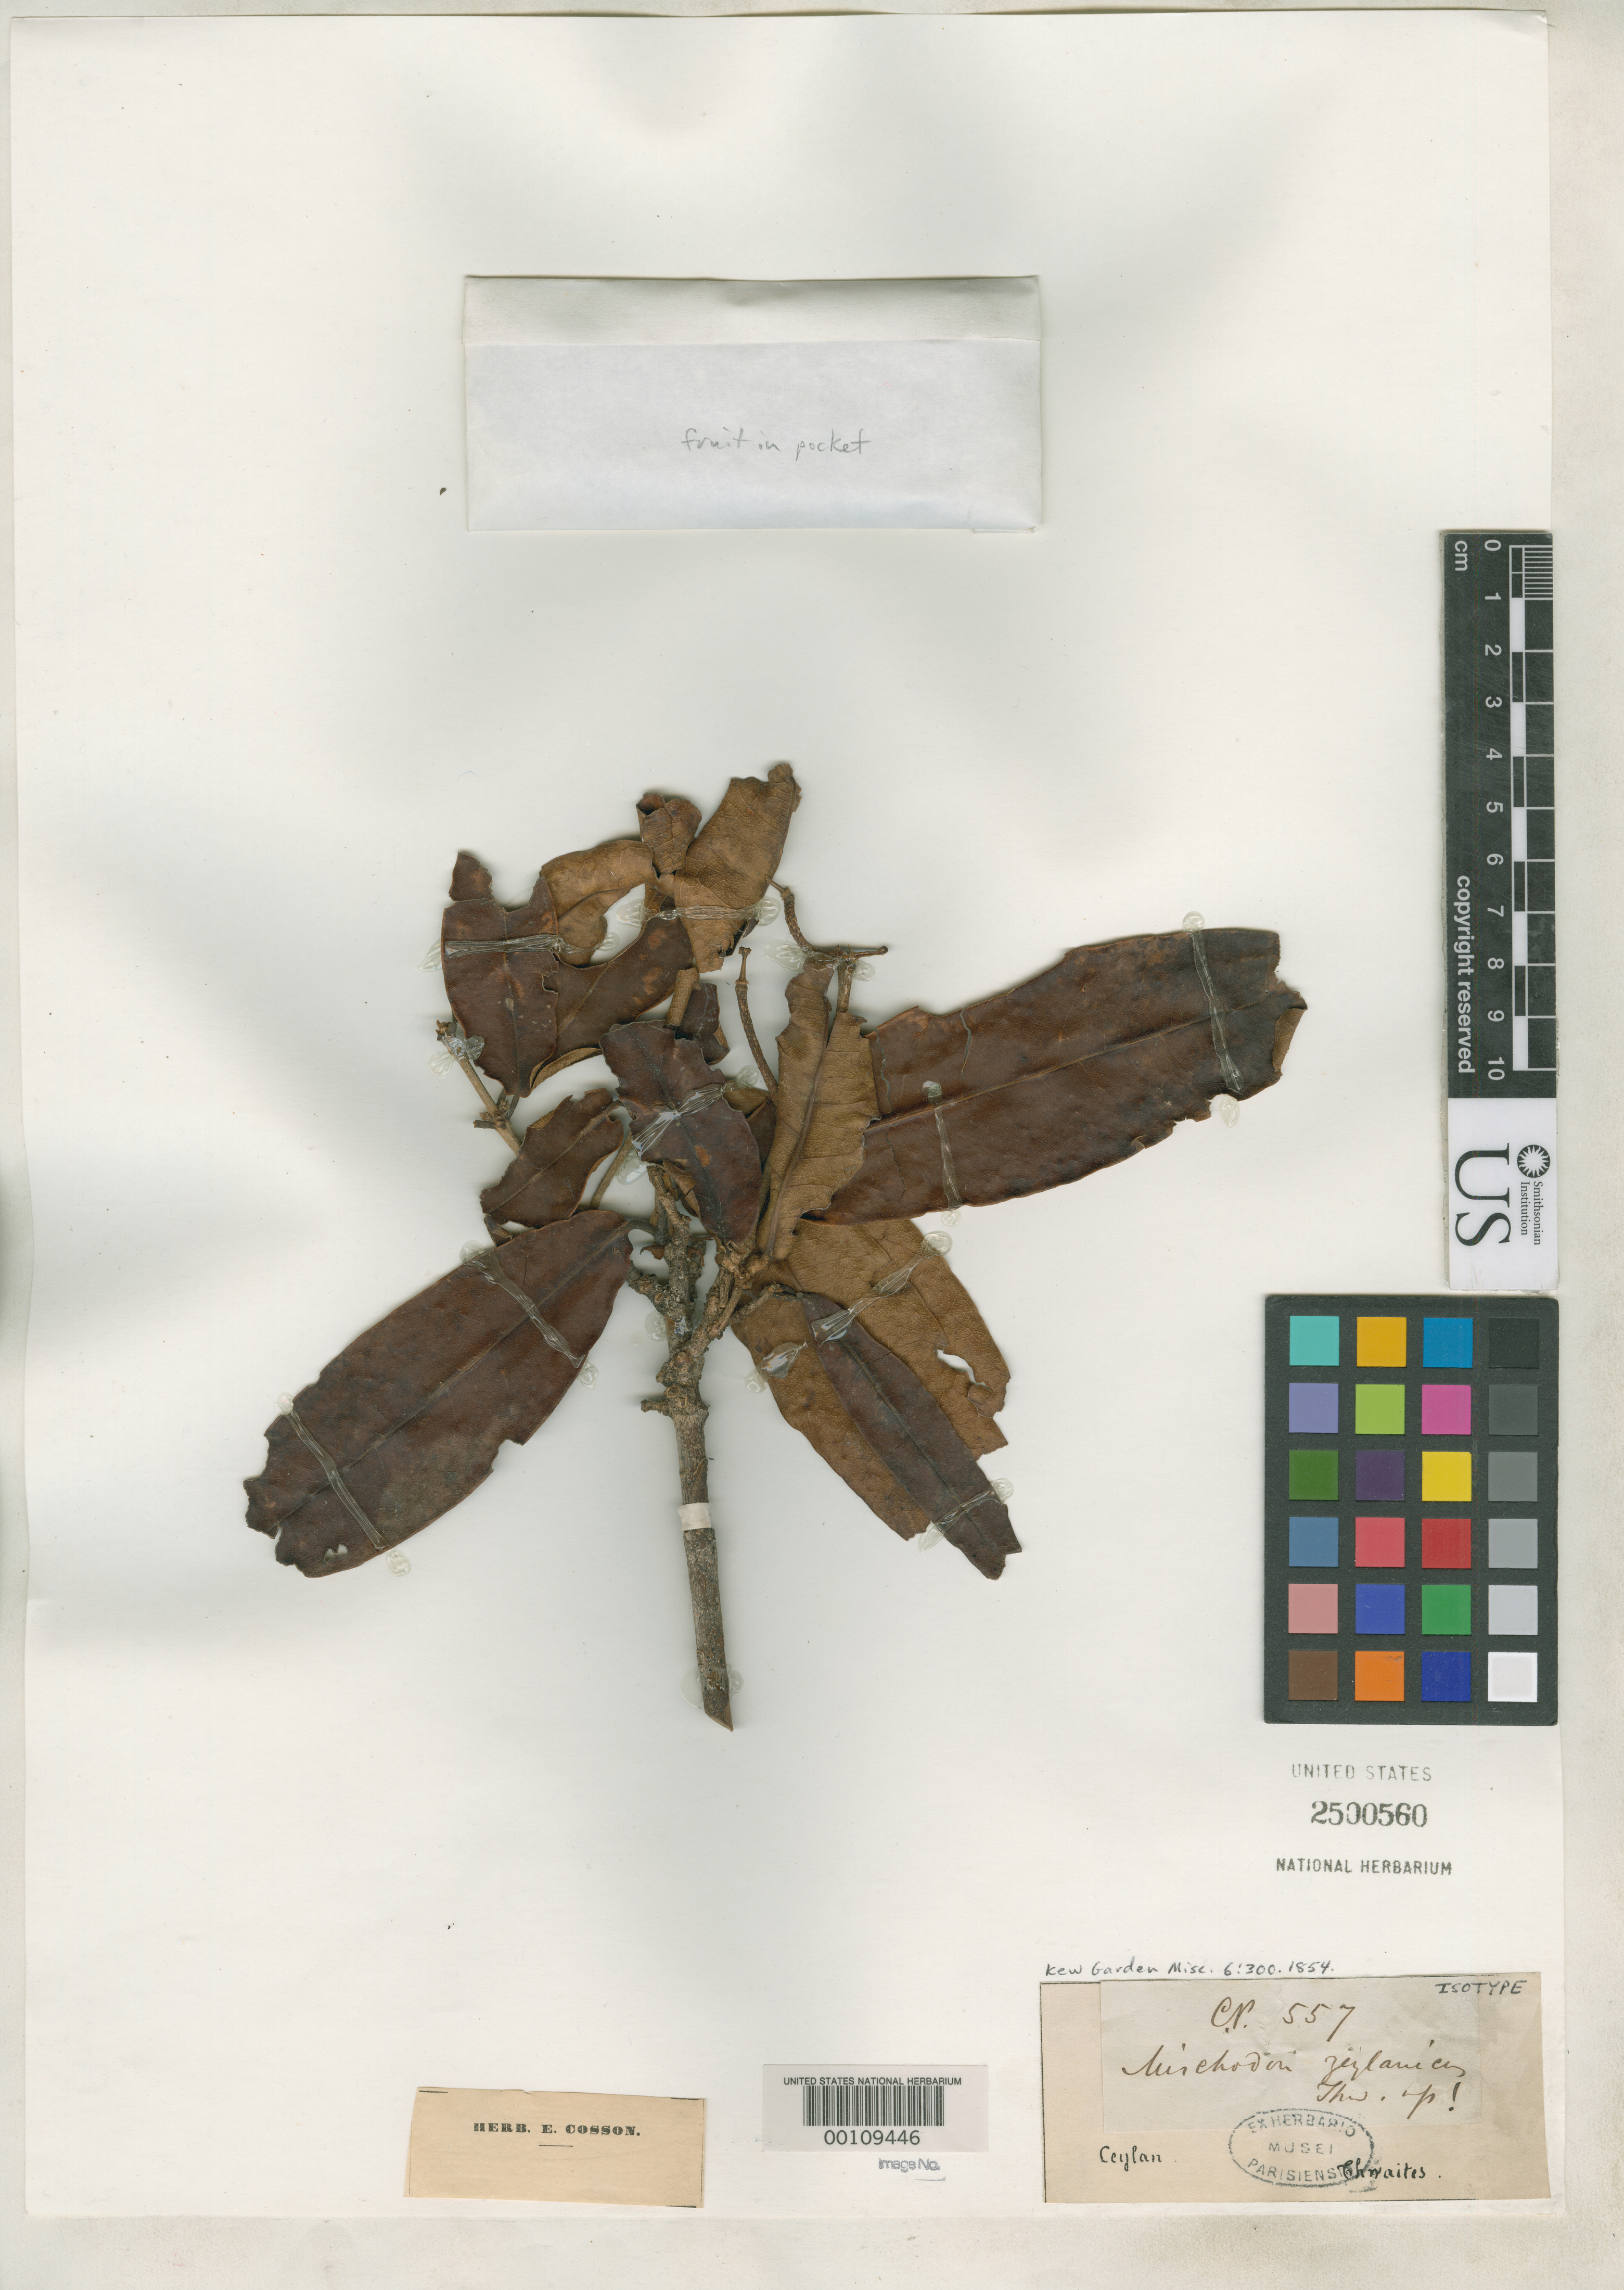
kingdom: Plantae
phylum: Tracheophyta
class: Magnoliopsida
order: Malpighiales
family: Picrodendraceae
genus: Mischodon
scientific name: Mischodon zeylanicus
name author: Thwaites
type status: Isotype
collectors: G. H. K. Thwaites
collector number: C.P. 557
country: Sri Lanka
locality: "Ceylon"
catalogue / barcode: US 2500560